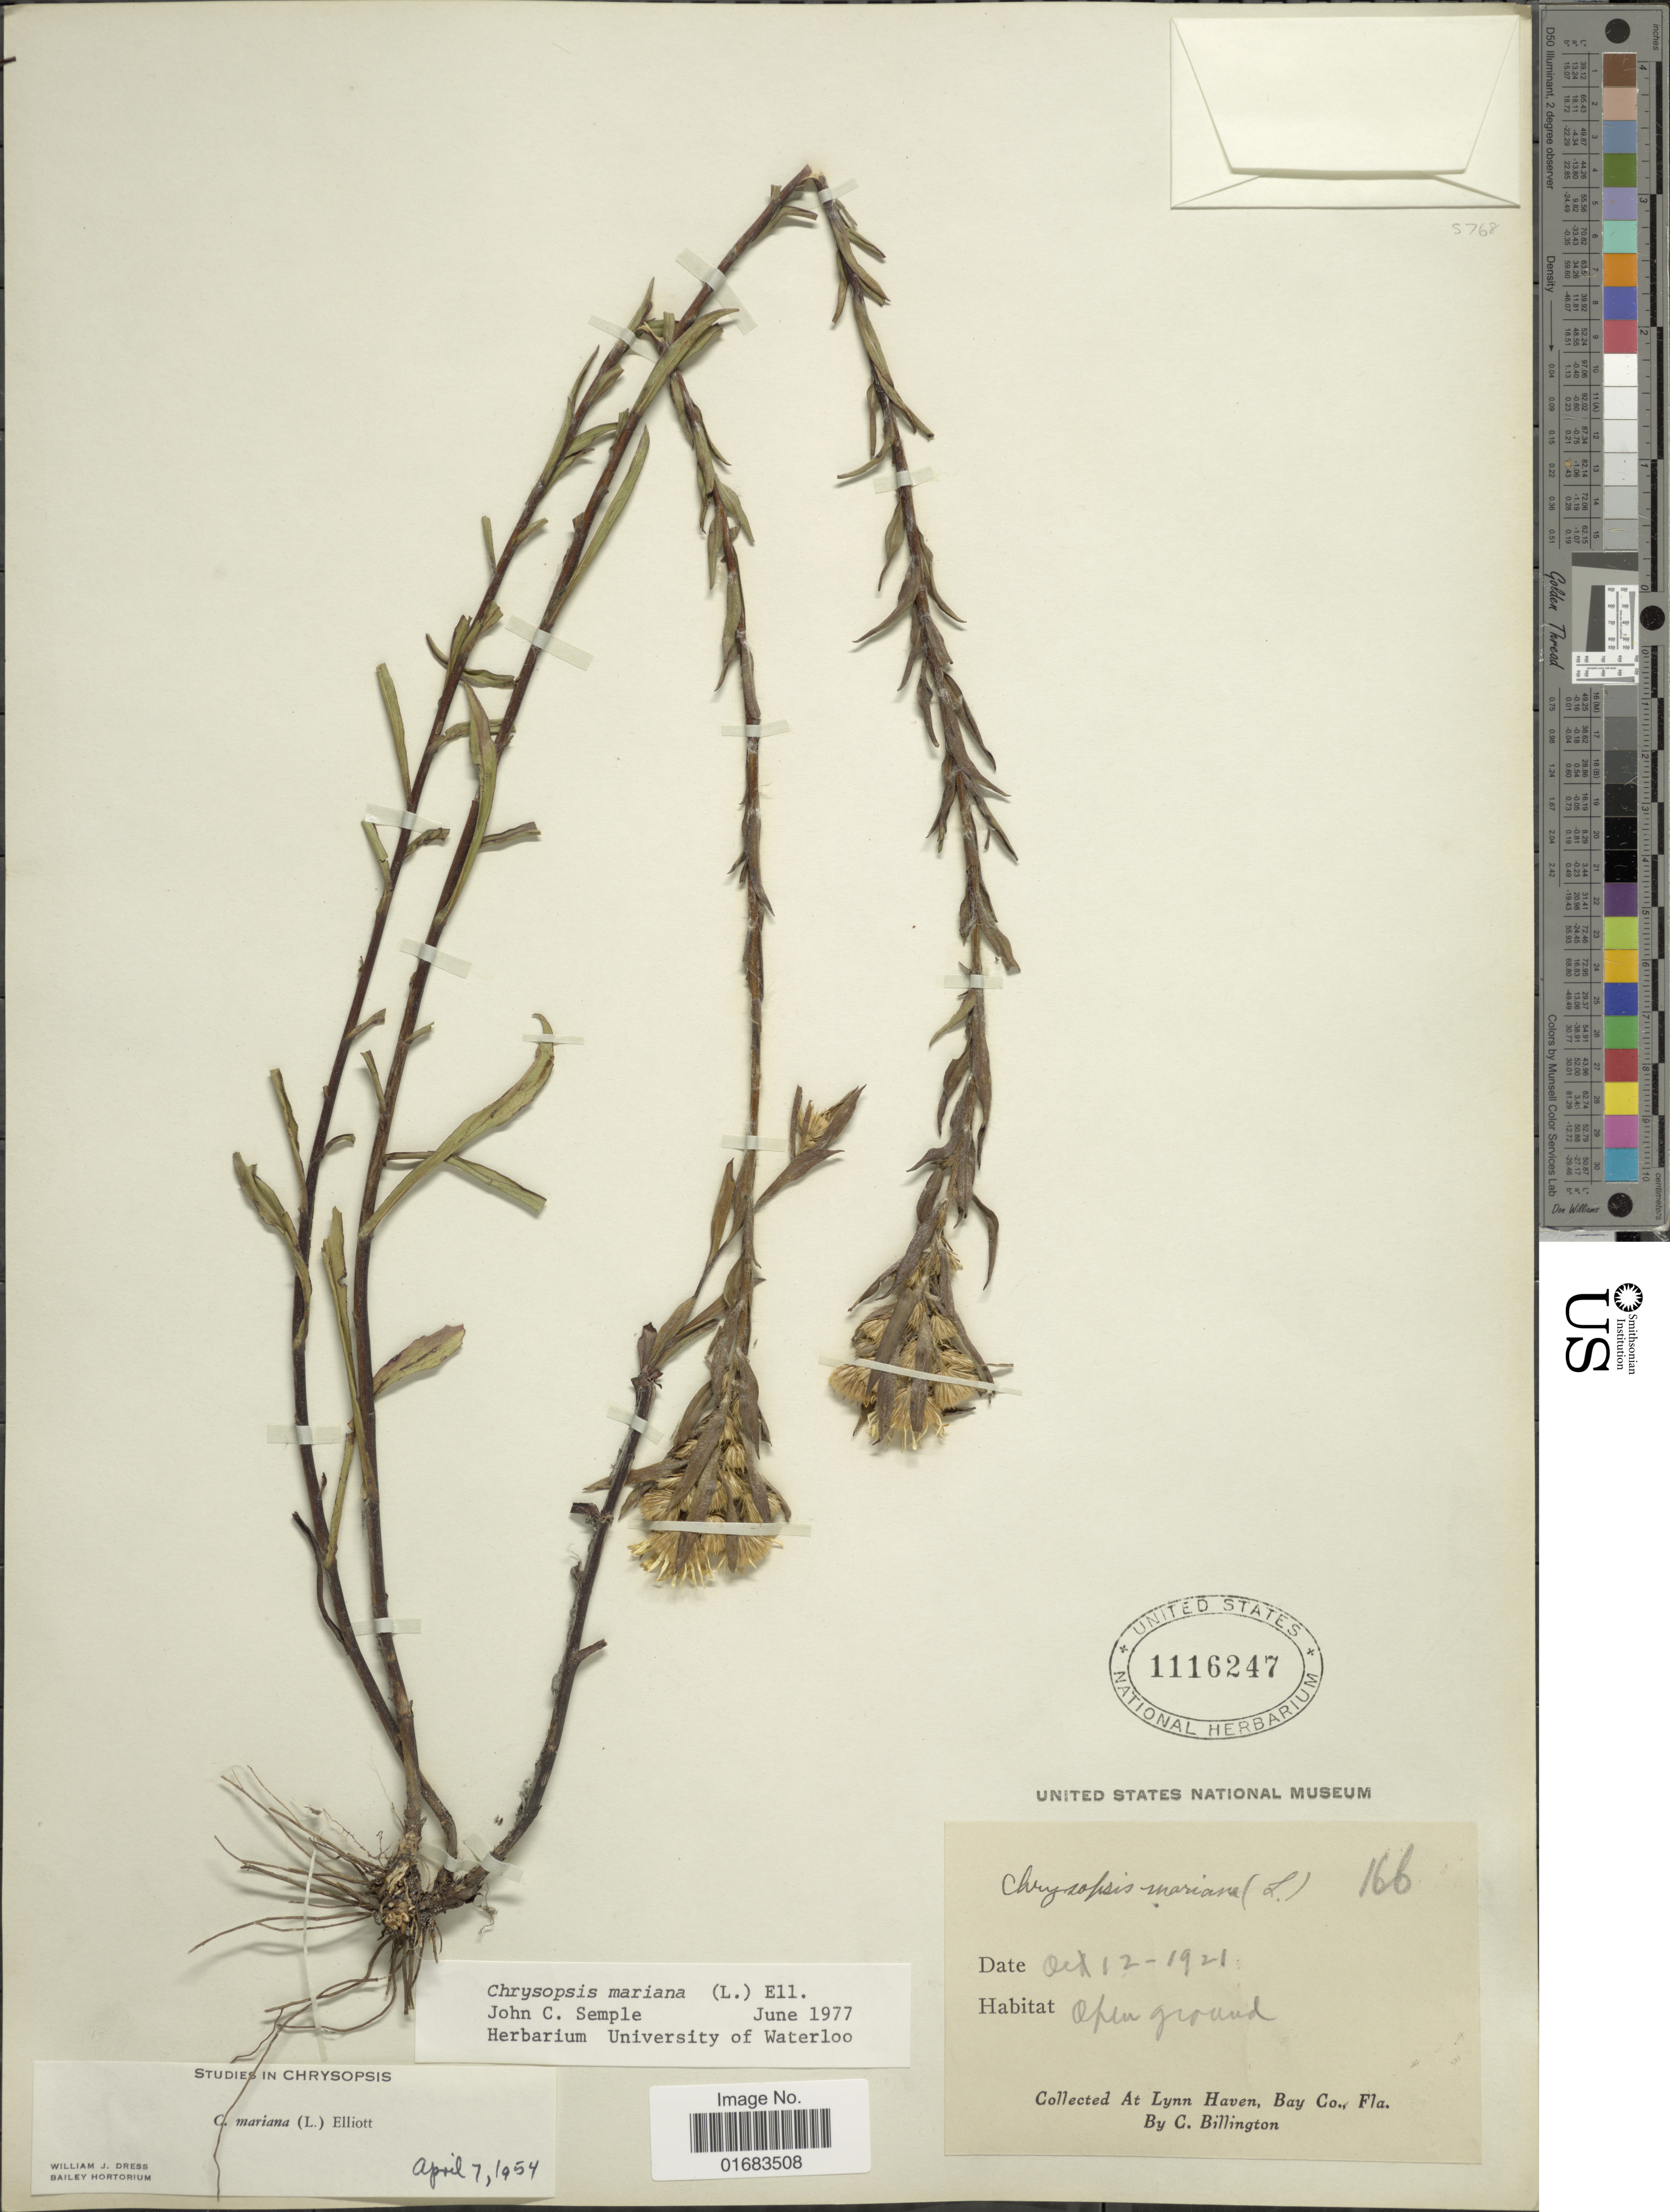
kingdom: Plantae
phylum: Tracheophyta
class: Magnoliopsida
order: Asterales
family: Asteraceae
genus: Chrysopsis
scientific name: Chrysopsis mariana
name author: (L.) Elliott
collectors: C. Billington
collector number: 166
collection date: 1921-10-12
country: United States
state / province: Florida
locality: At Lynn Haven, Bay Co.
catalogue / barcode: US 1116247